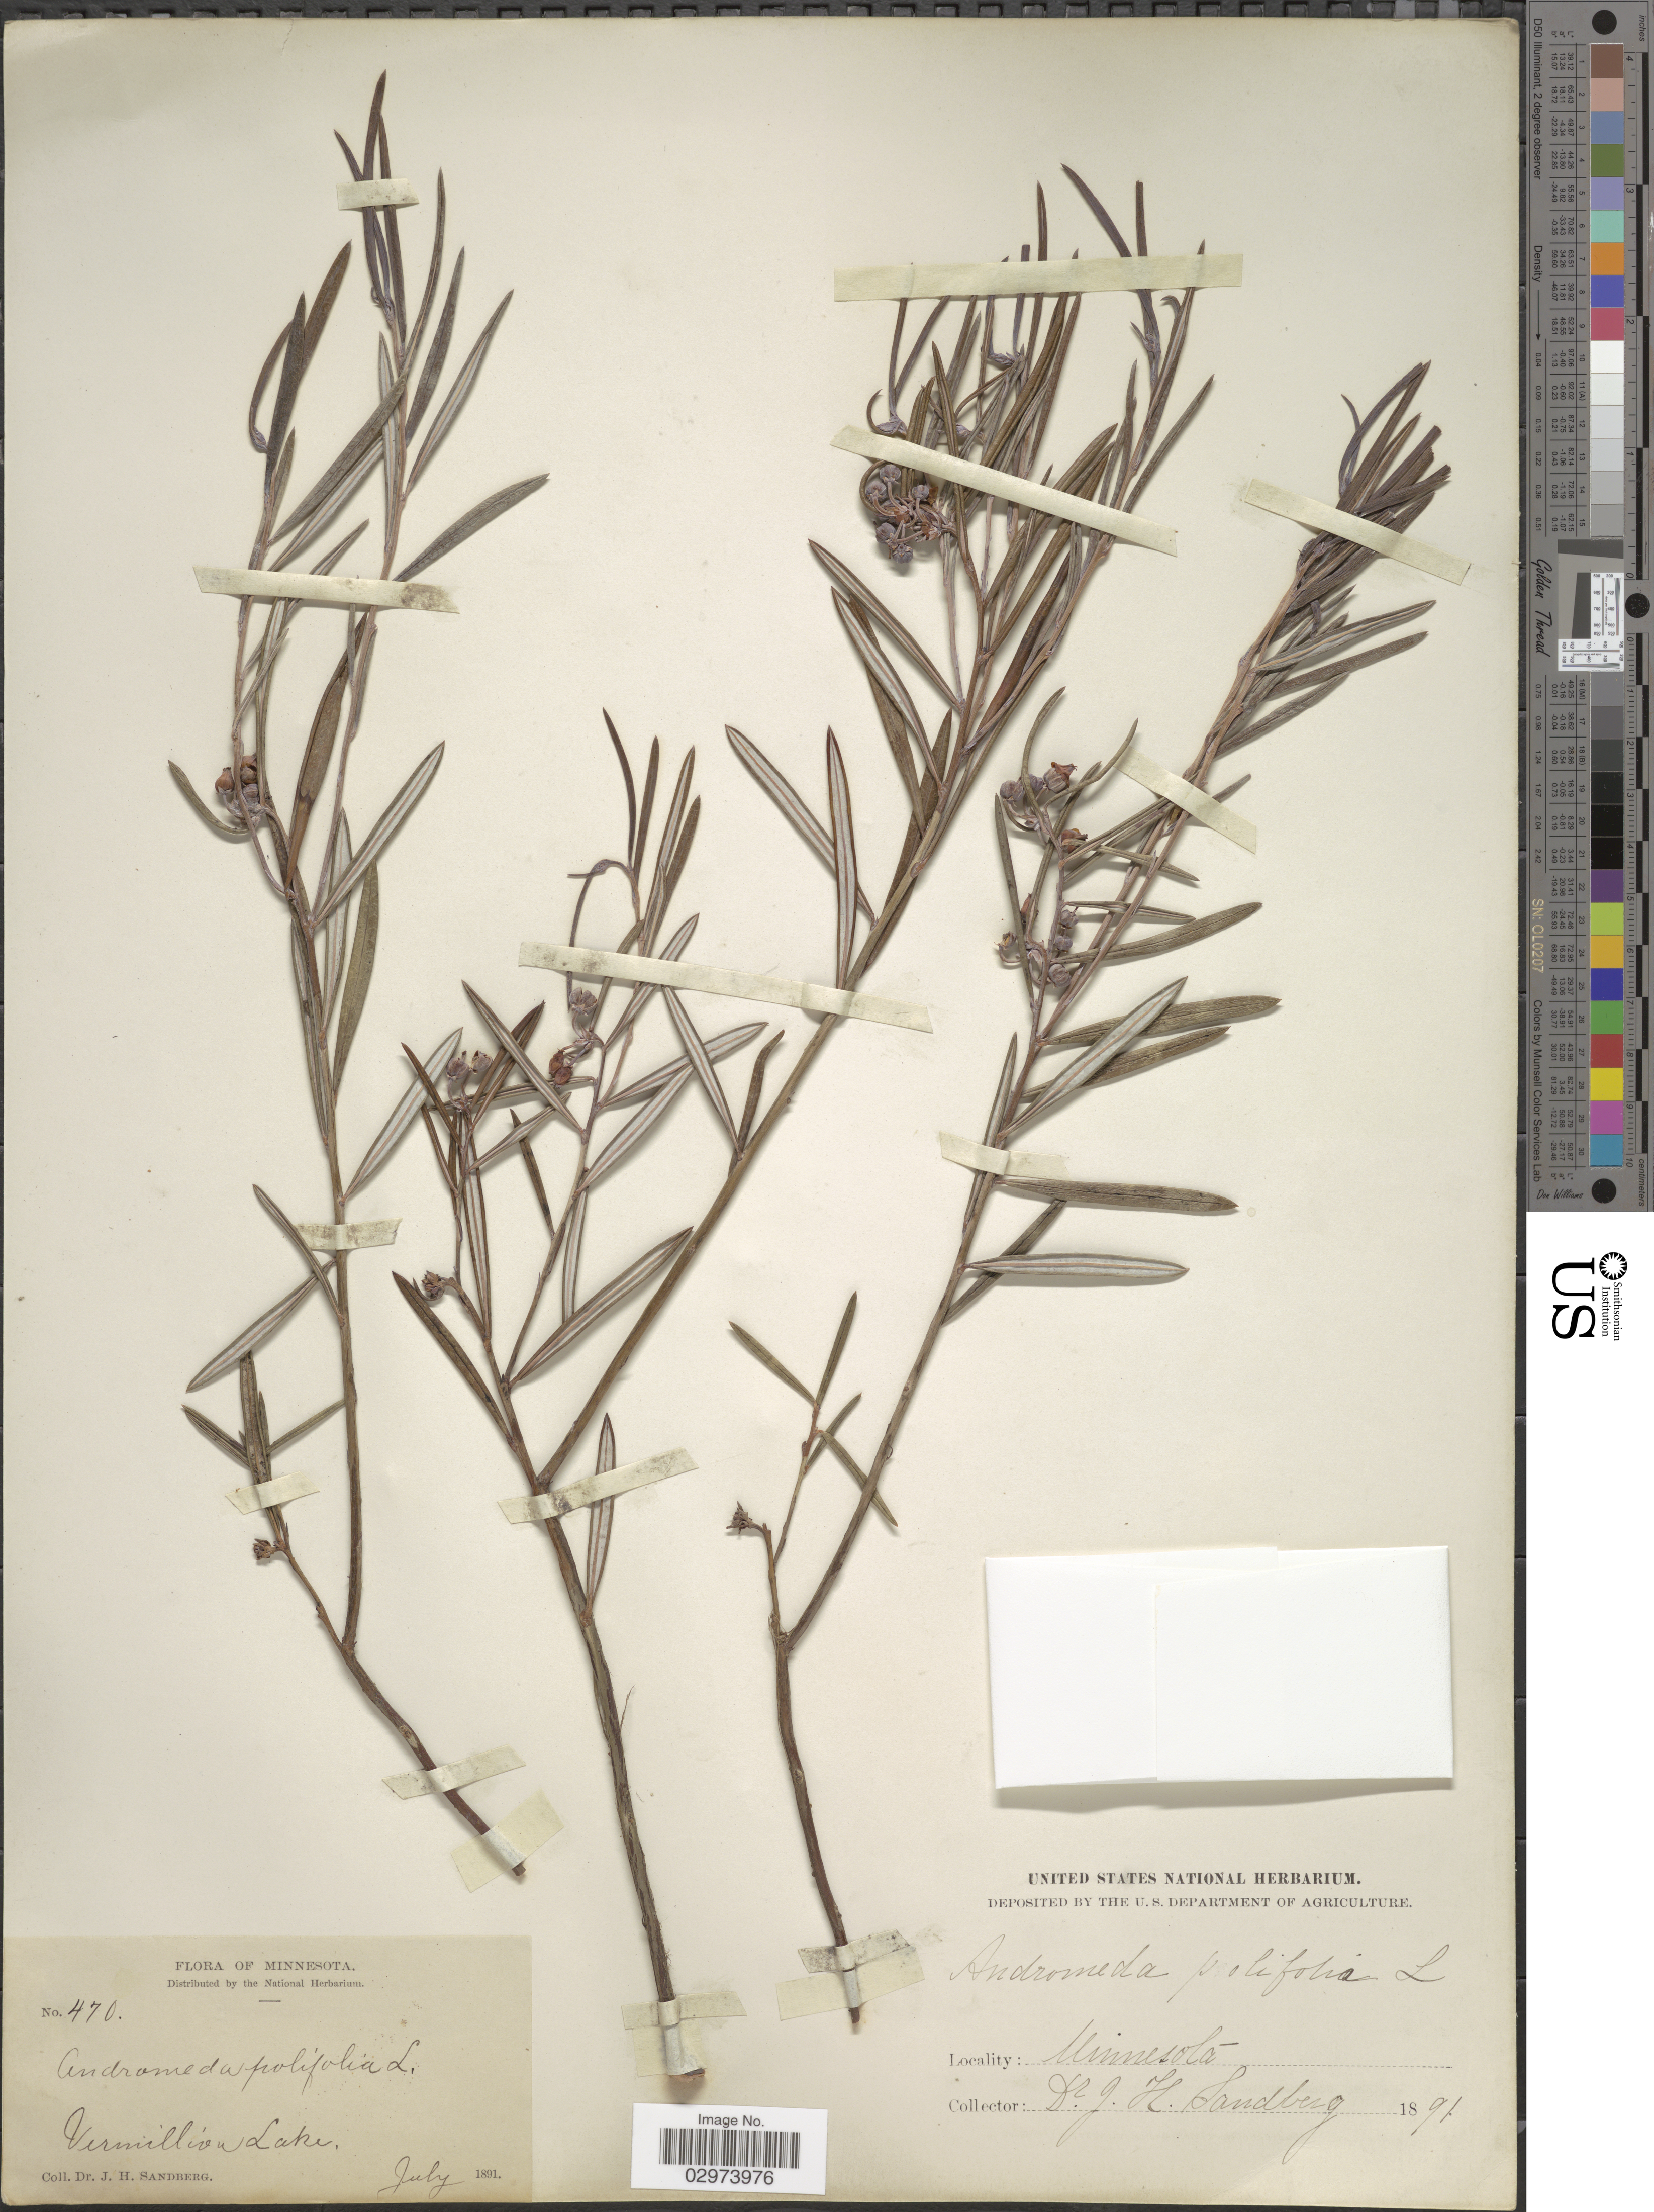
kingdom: Plantae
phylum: Tracheophyta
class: Magnoliopsida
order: Ericales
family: Ericaceae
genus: Andromeda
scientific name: Andromeda polifolia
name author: L.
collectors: J. H. Sandberg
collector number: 470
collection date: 1891-07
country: United States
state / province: Minnesota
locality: Vermillion Lake.